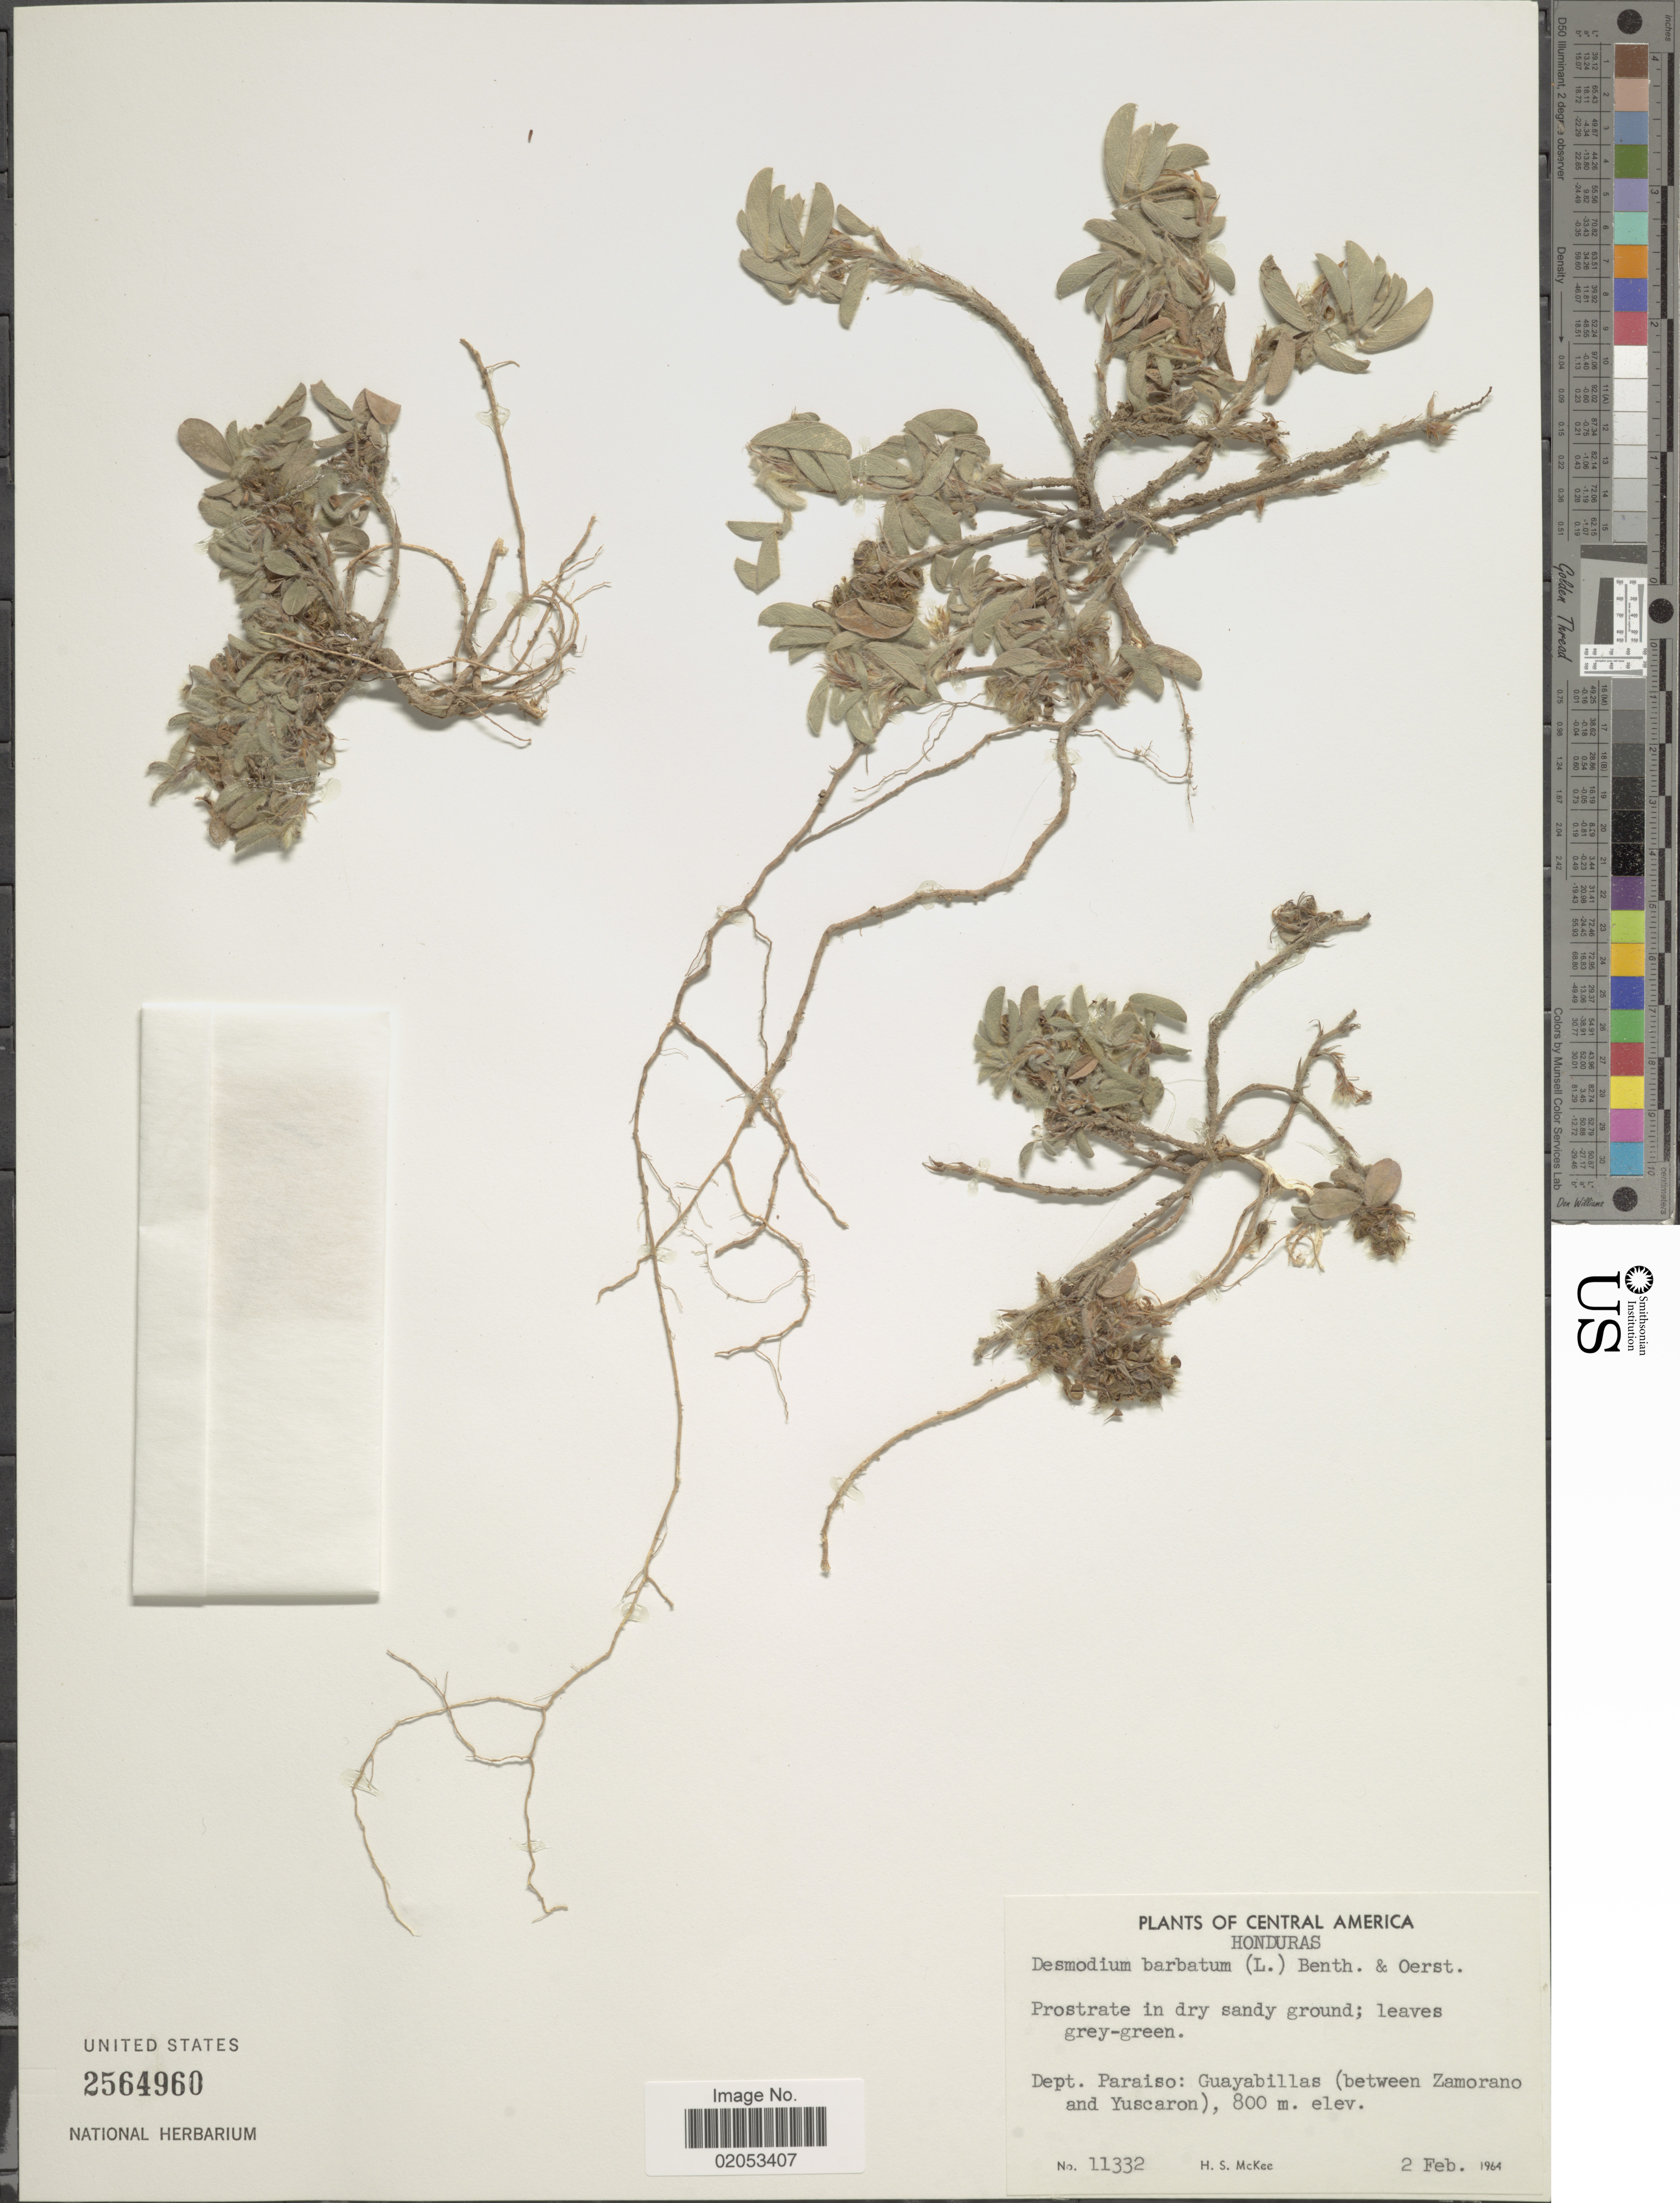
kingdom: Plantae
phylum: Tracheophyta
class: Magnoliopsida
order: Fabales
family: Fabaceae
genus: Grona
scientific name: Grona barbata var. barbata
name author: (L.) H. Ohashi & K. Ohashi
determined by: Strong, Mark T., (BOT), Smithsonian Institution - National Museum of Natural History (UNITED STATES)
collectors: H. S. McKee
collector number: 11332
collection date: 1964-02-02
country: Honduras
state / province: El Paraíso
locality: Dept. Paraiso: Guayabillas (between Zamorano and Yuscaron)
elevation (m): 800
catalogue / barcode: US 2564960